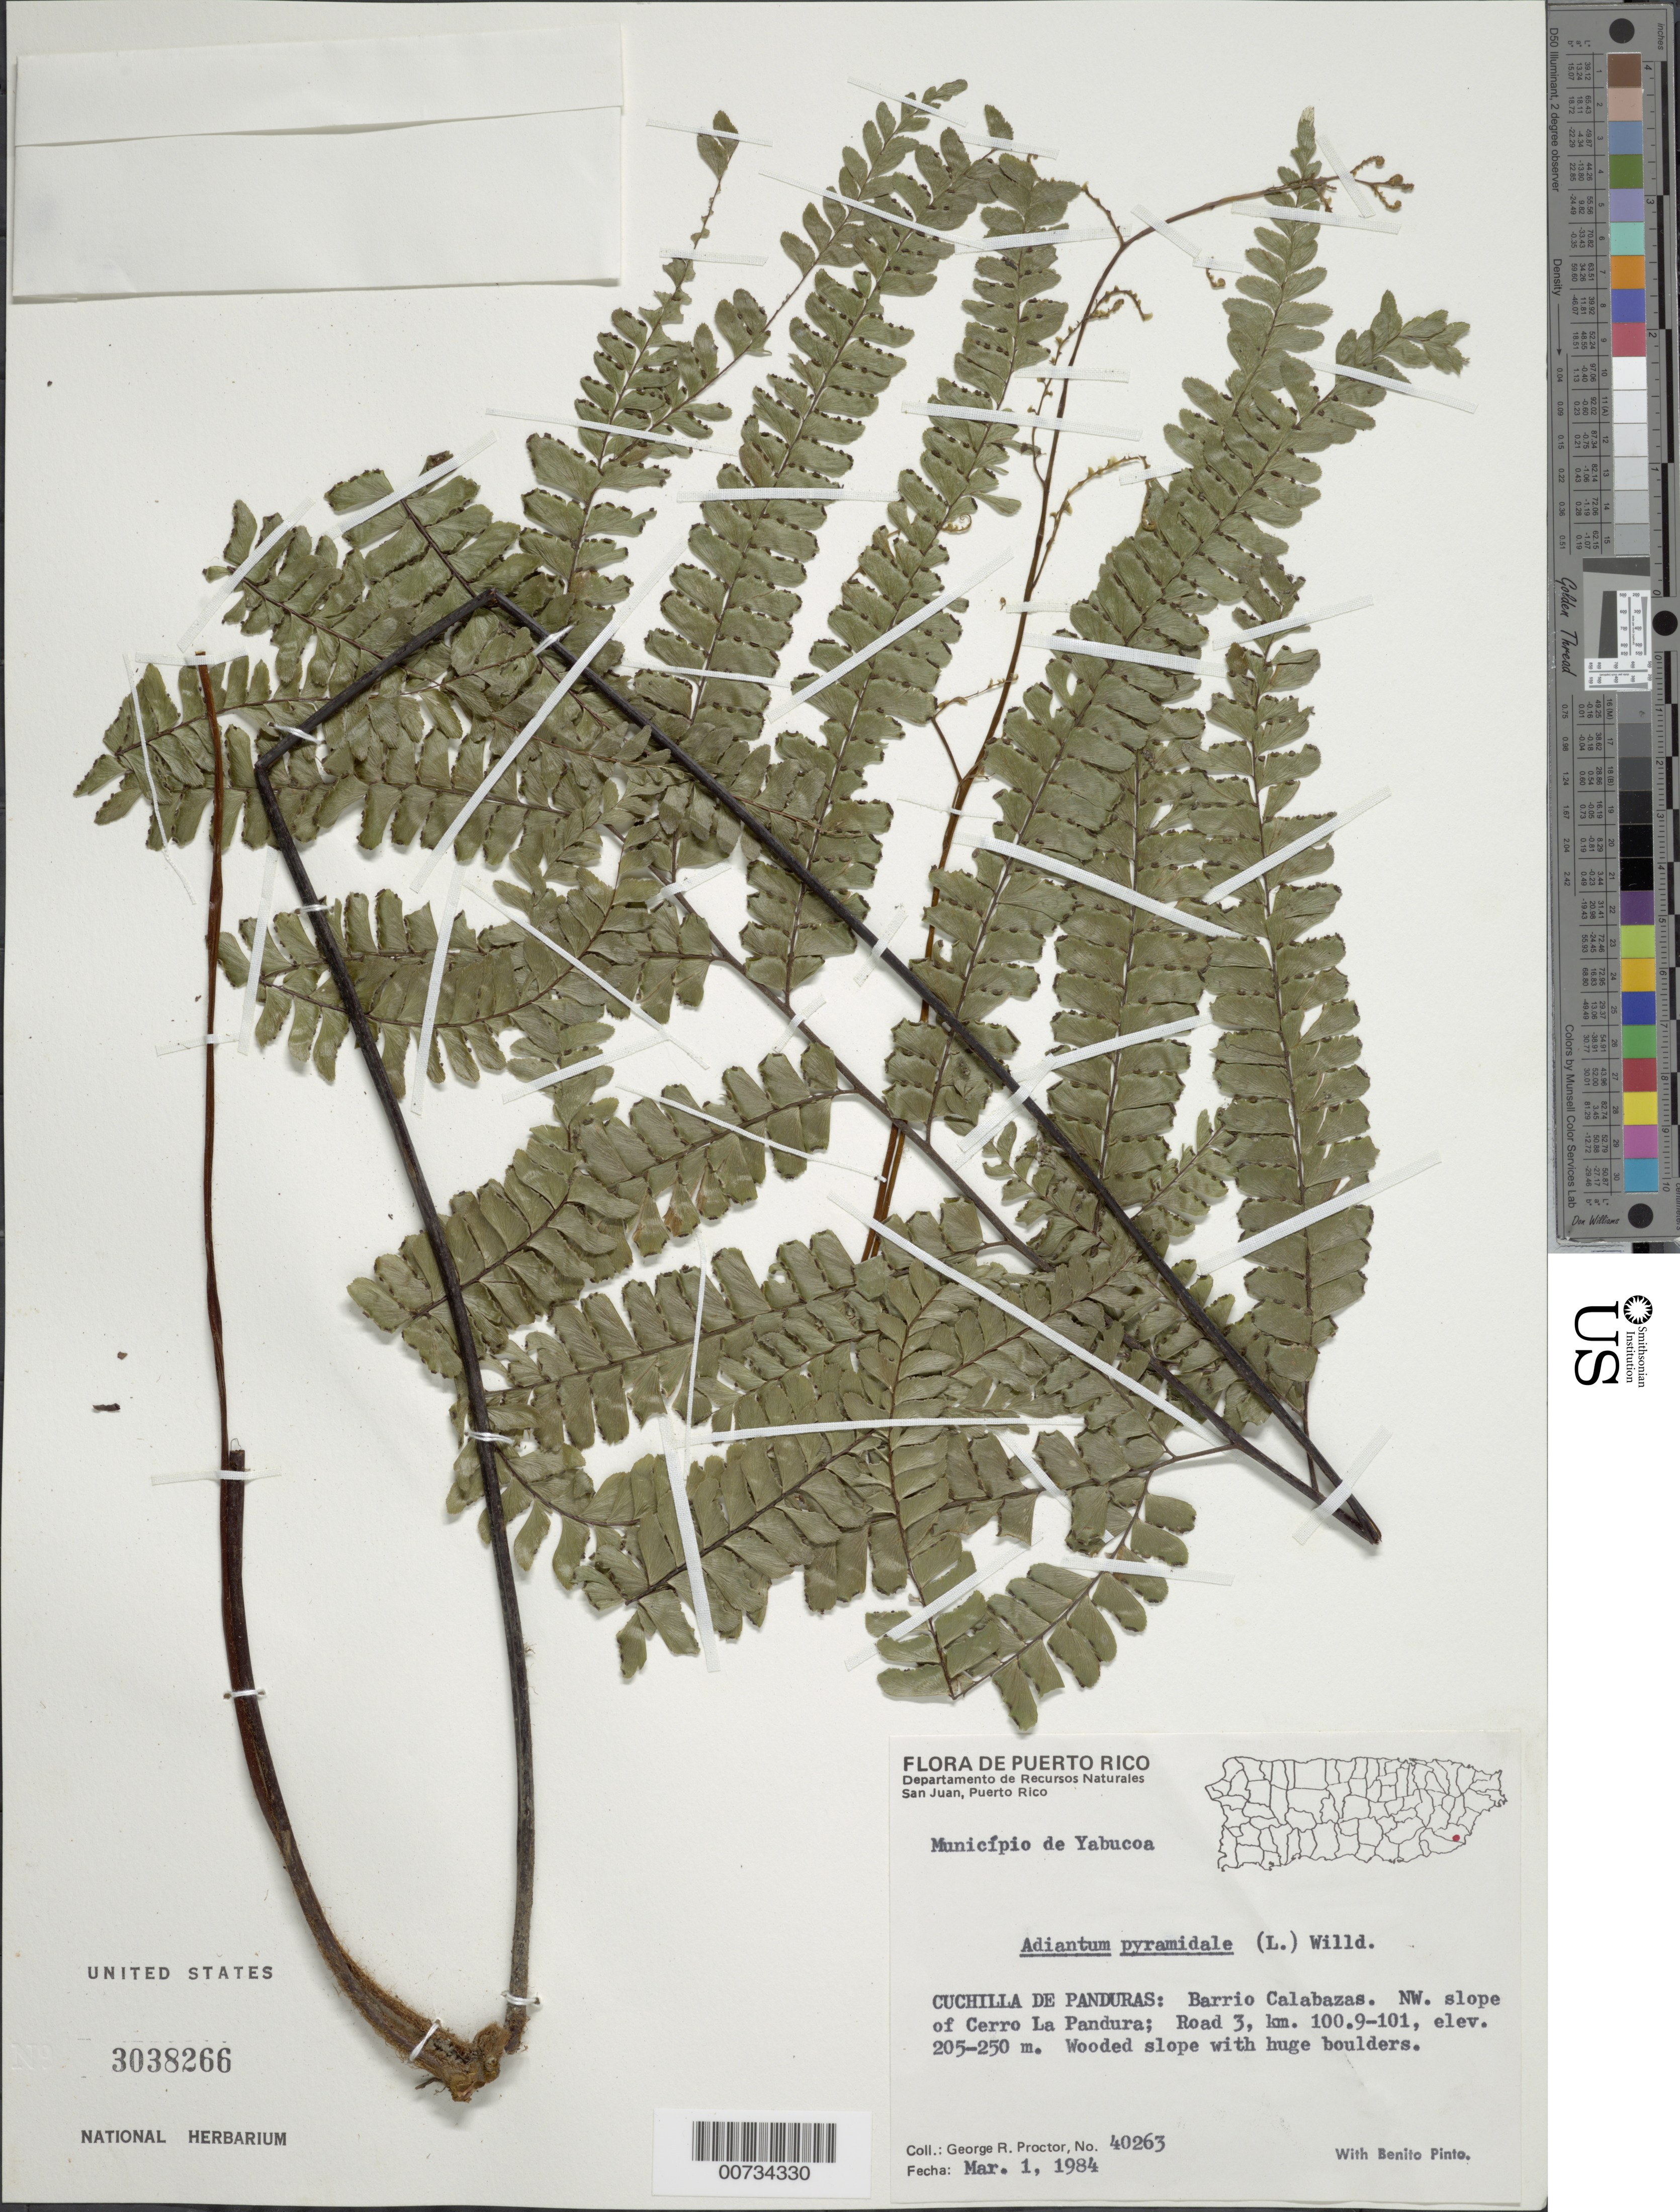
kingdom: Plantae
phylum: Tracheophyta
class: Polypodiopsida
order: Polypodiales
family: Pteridaceae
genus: Adiantum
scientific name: Adiantum pyramidale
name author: (L.) Willd.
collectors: G. R. Proctor & B. Pinto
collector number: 40263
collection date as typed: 01 Mar 1984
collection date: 1984-03-01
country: Puerto Rico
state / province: Yabucoa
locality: Mun. Yabucoa, Cuchilla de Panduras: Barrio Calabazas, NW slope of Cerro La Pandura; Road 3, km 100.9-101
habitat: Wooded slope w/huge boulders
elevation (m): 205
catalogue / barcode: US 3038266